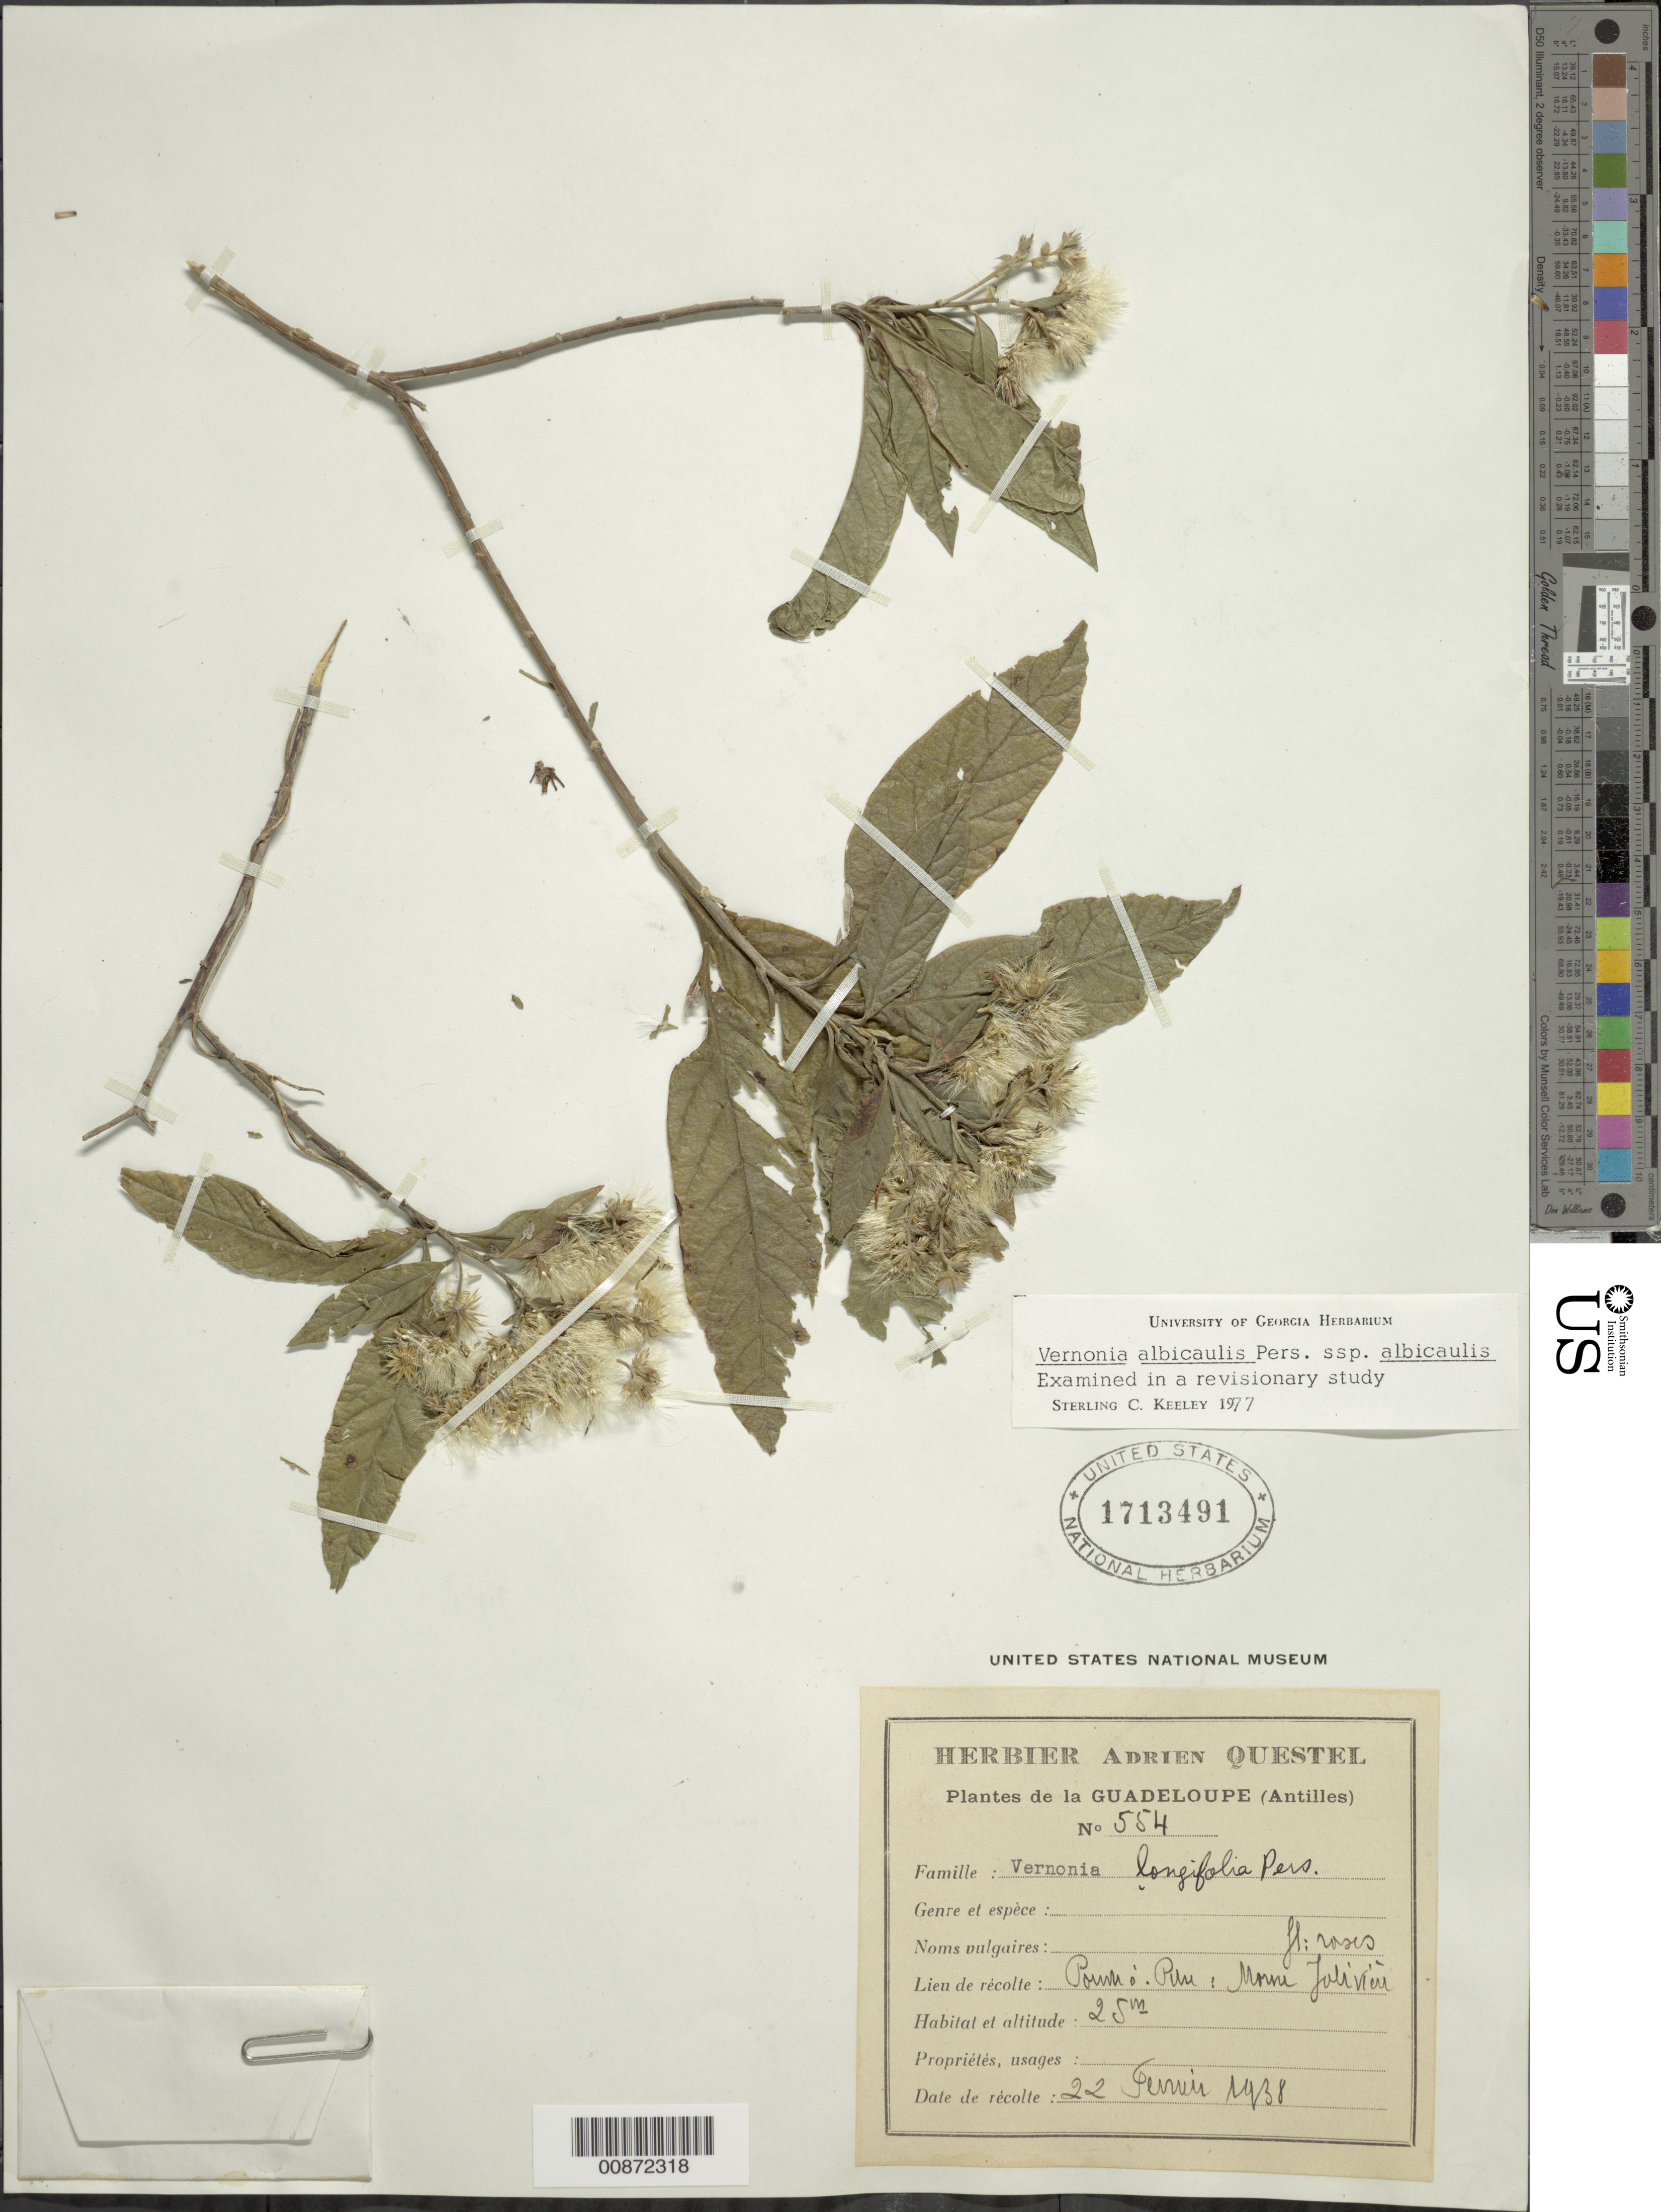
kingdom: Plantae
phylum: Tracheophyta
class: Magnoliopsida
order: Asterales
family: Asteraceae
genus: Lepidaploa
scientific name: Lepidaploa glabra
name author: (Willd.) H. Rob.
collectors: A. Questel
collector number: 554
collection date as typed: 22 Feb 1938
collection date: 1938-02-22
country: Guadeloupe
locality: Pointe-à-Pitre: Morne Julivièu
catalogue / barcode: US 1713491